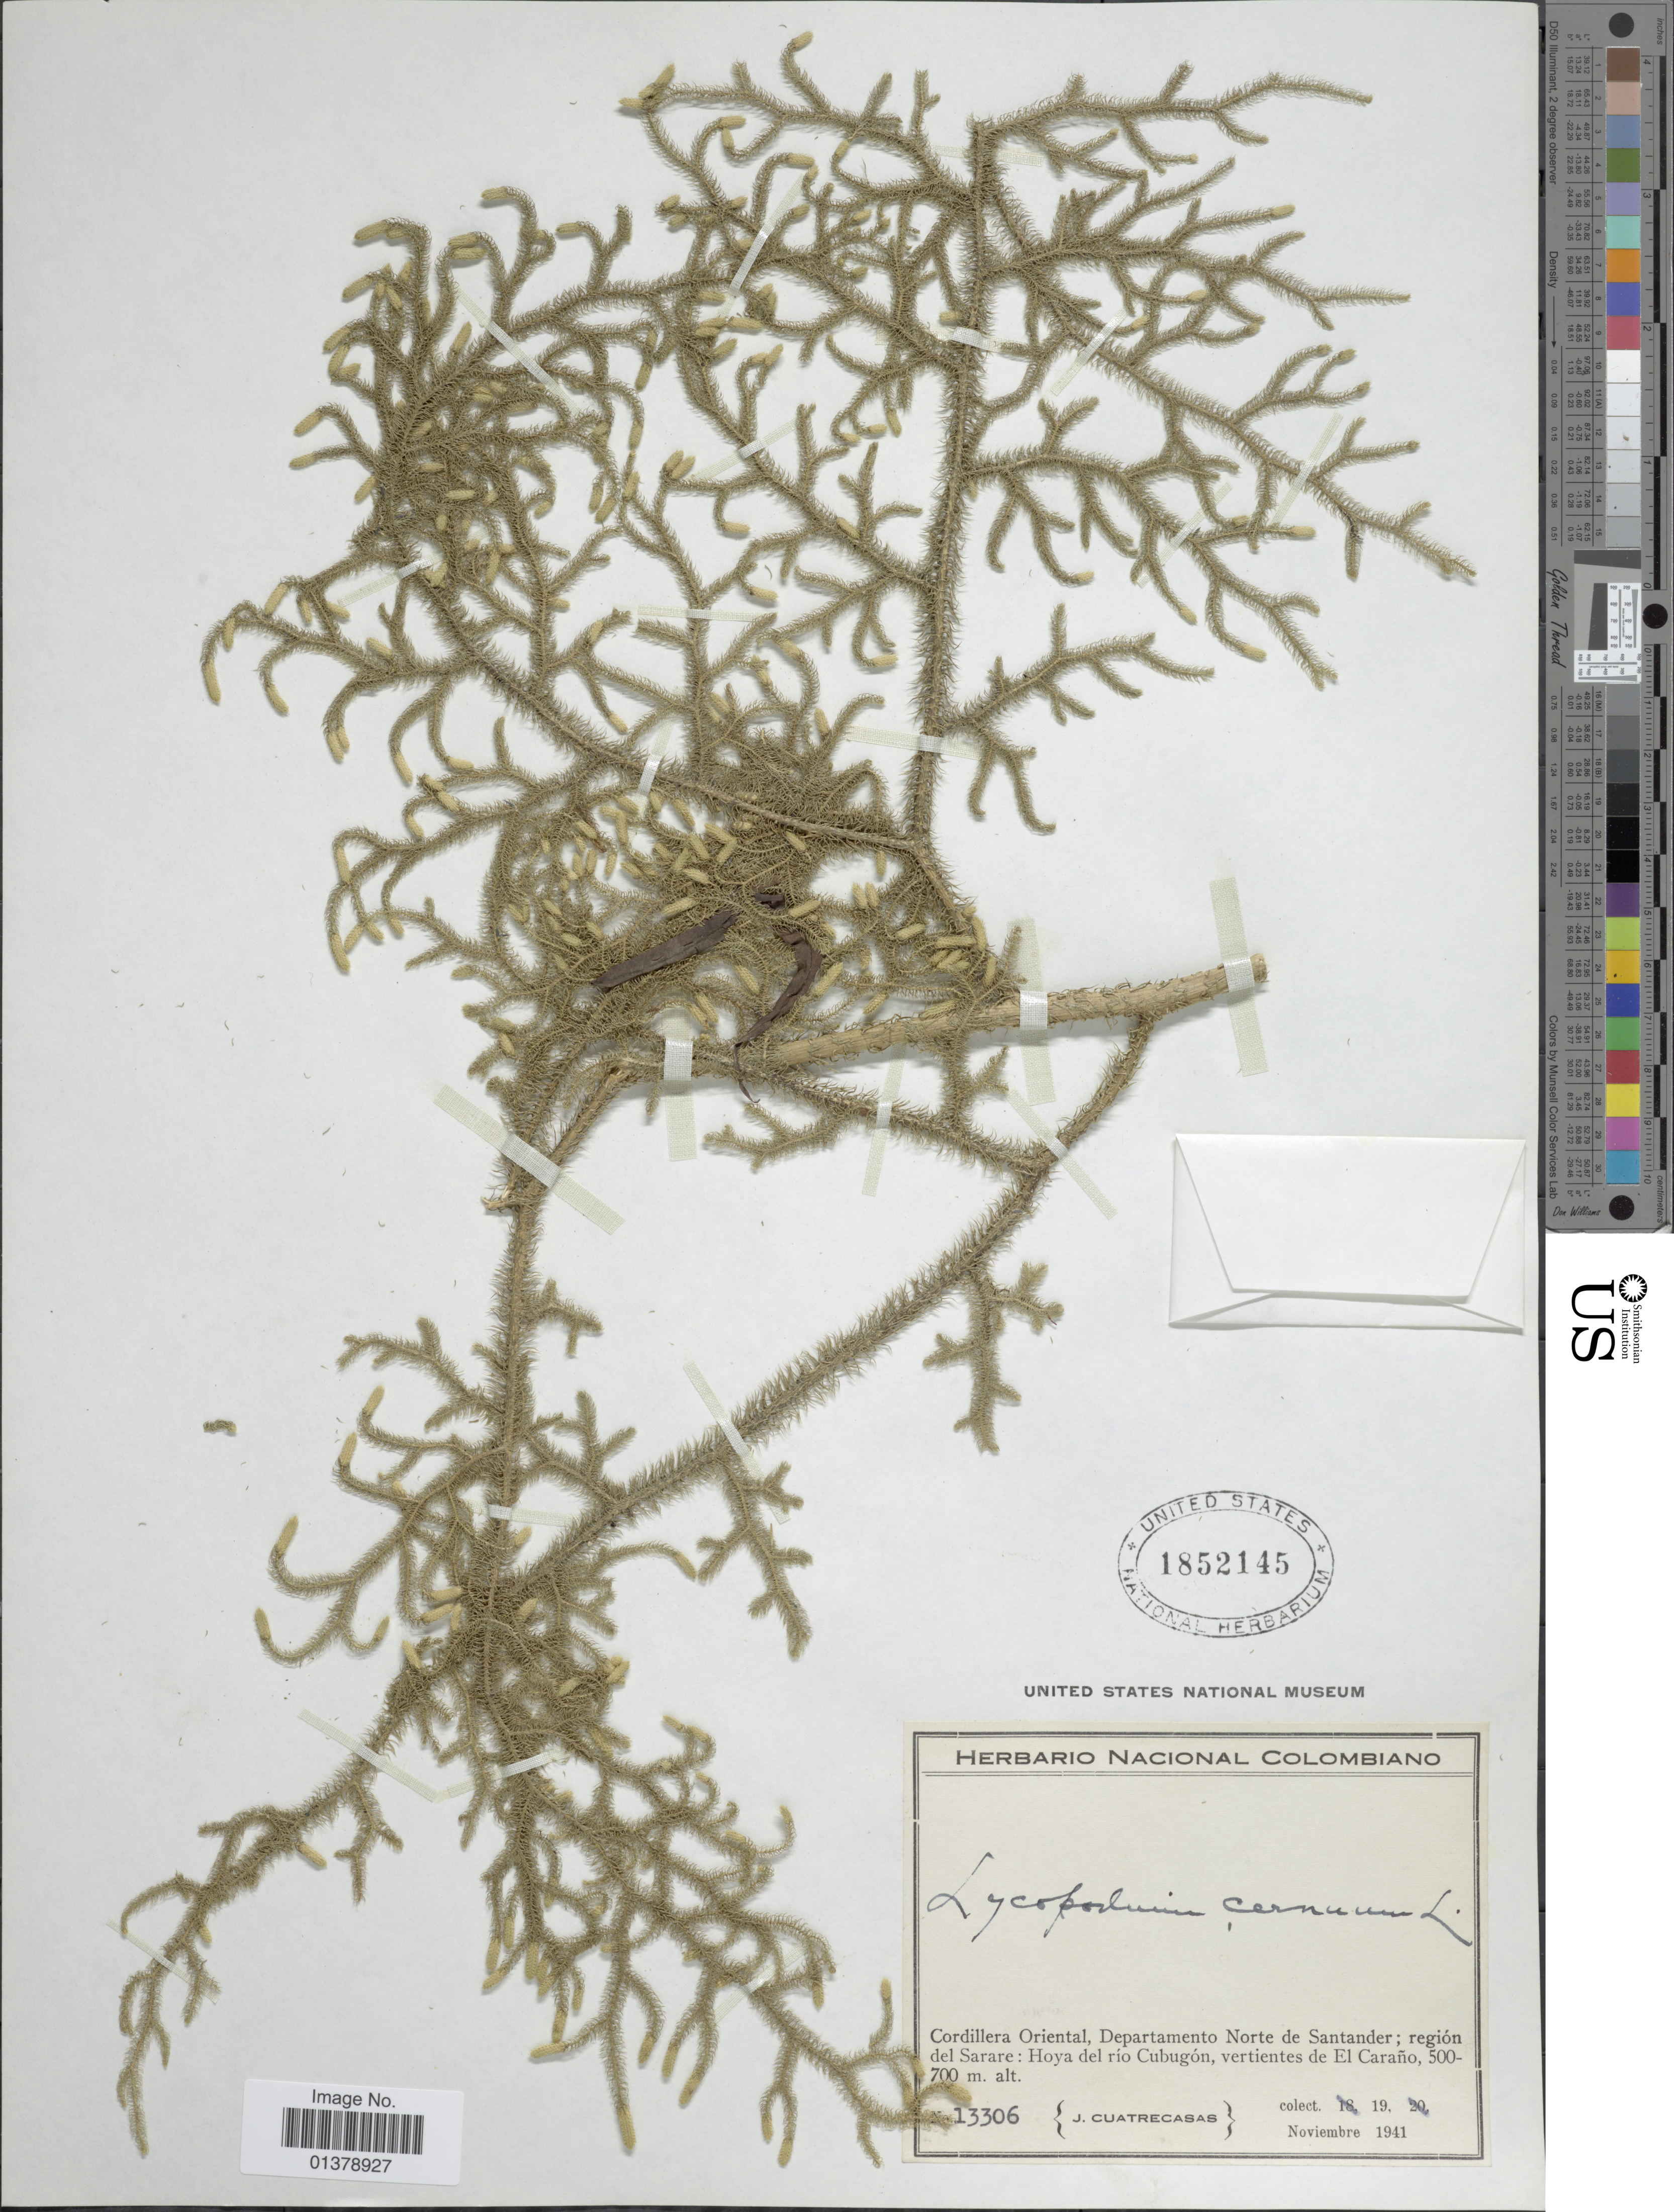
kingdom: Plantae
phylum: Tracheophyta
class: Lycopodiopsida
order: Lycopodiales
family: Lycopodiaceae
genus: Palhinhaea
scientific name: Palhinhaea cernua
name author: (L.) Vasc. & Franco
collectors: J. Cuatrecasas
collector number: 13306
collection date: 1941-11-19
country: Colombia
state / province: Norte de Santander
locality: Cordillera Oriental; region del Sarare: Hoya del rio Cubugón, vertientes de El Carano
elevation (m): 500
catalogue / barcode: US 1852145